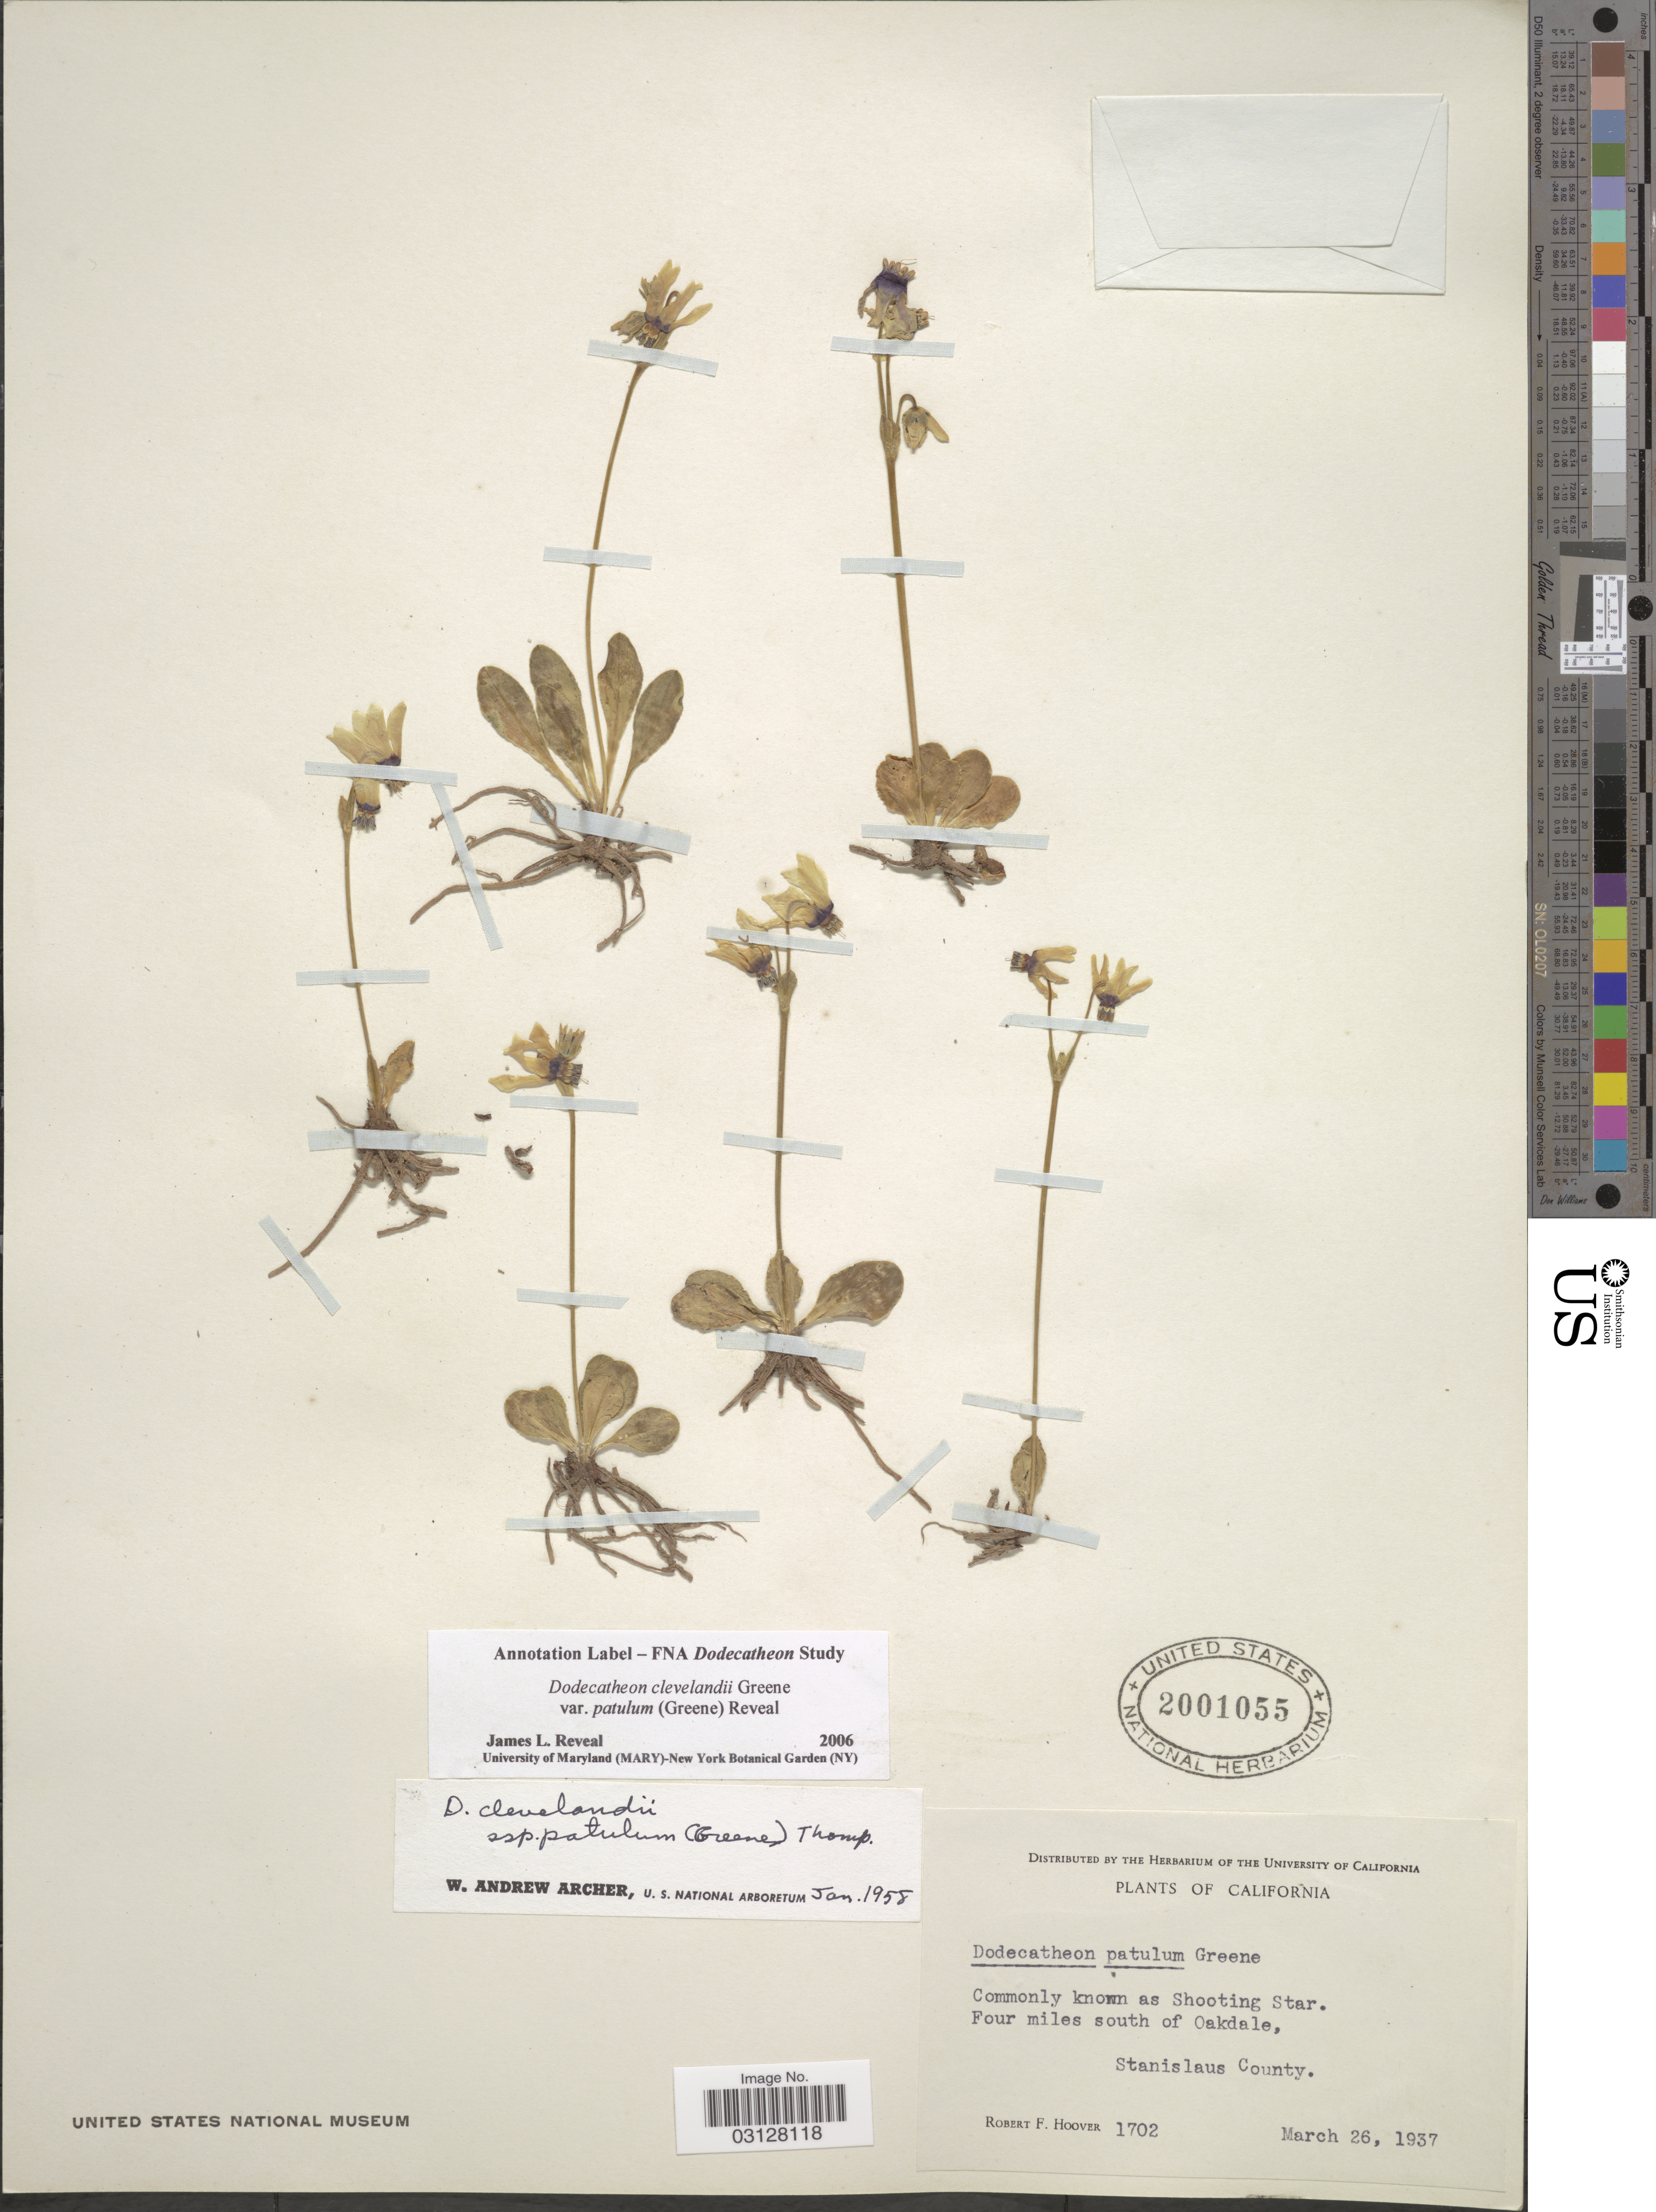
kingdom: Plantae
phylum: Tracheophyta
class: Magnoliopsida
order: Ericales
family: Primulaceae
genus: Dodecatheon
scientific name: Dodecatheon clevelandii var. patulum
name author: (Kuntze) Reveal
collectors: R. F. Hoover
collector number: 1702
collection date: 1937-03-26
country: United States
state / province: California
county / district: Stanislaus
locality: Four miles south of Oakdale, Stanislaus County.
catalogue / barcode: US 2001055